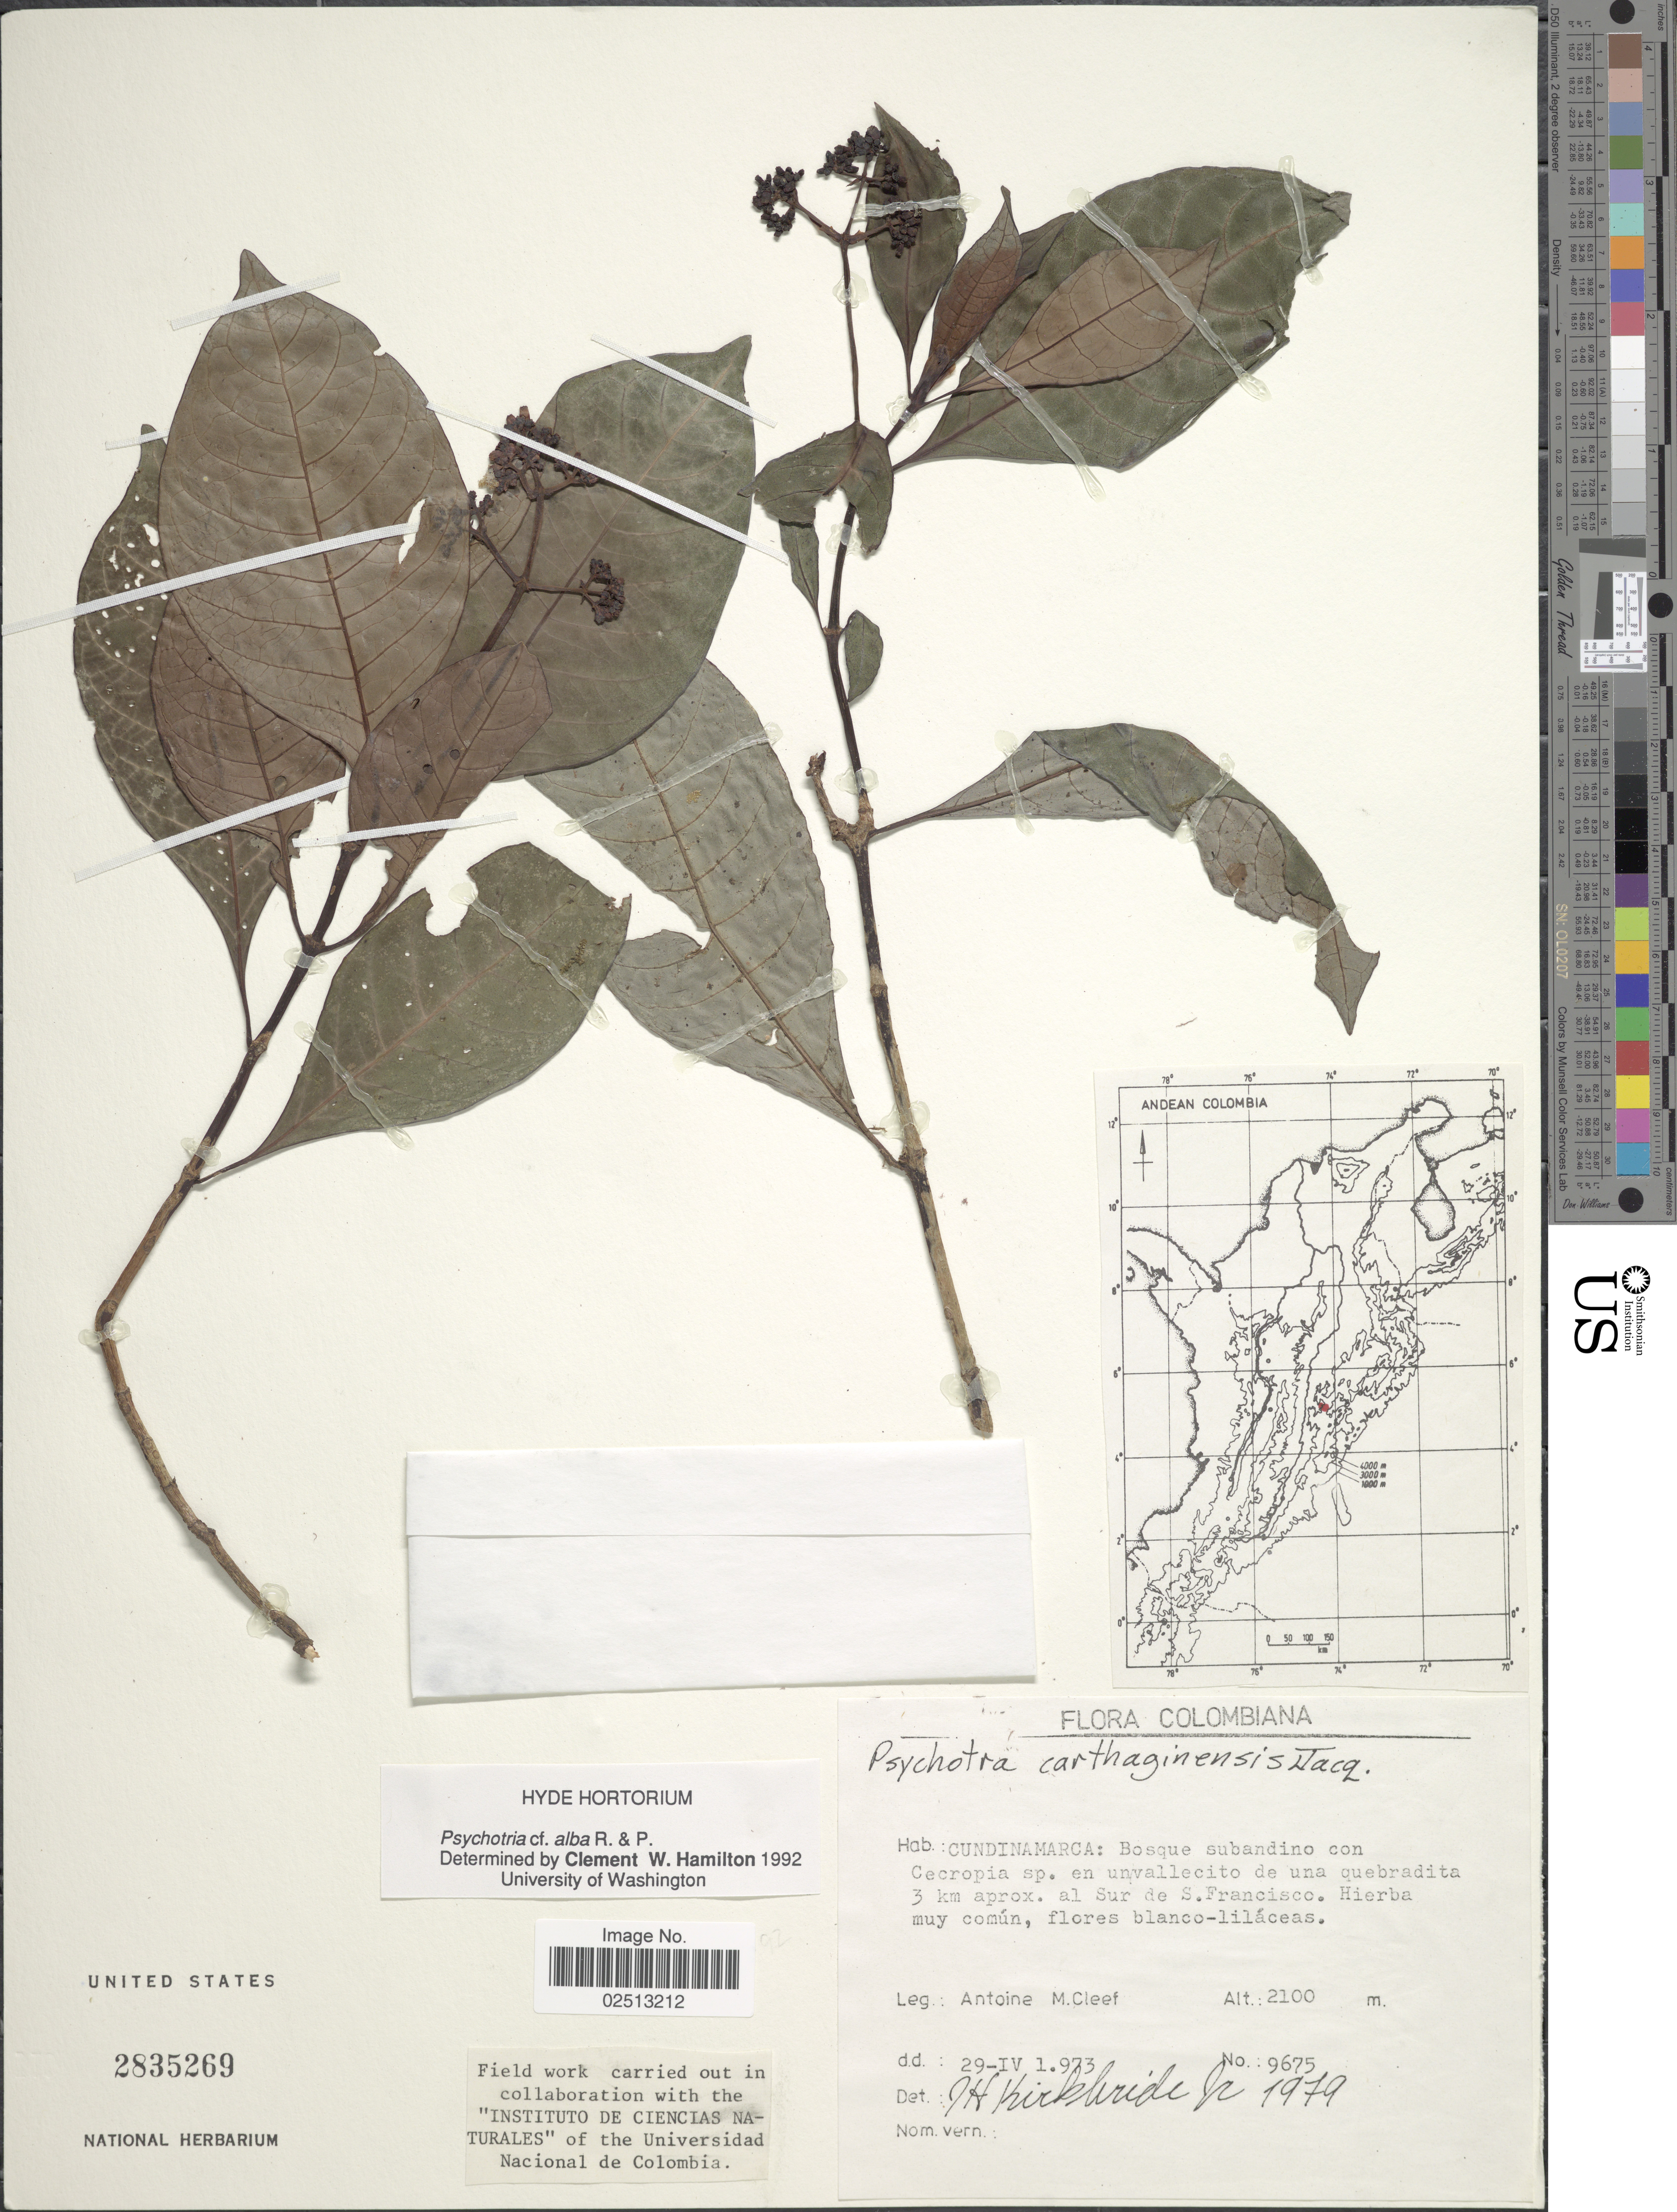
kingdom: Plantae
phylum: Tracheophyta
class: Magnoliopsida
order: Gentianales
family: Rubiaceae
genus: Psychotria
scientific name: Psychotria alba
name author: Ruiz & Pav.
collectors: A. M. Cleef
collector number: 9675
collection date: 1973-04-29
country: Colombia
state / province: Cundinamarca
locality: Cundinamarca: Bosque subandino con Cercropia sp. en unvallecito de una quebradita 3 km aprox. al Sur de S. Francisco.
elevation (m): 2100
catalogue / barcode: US 2835269